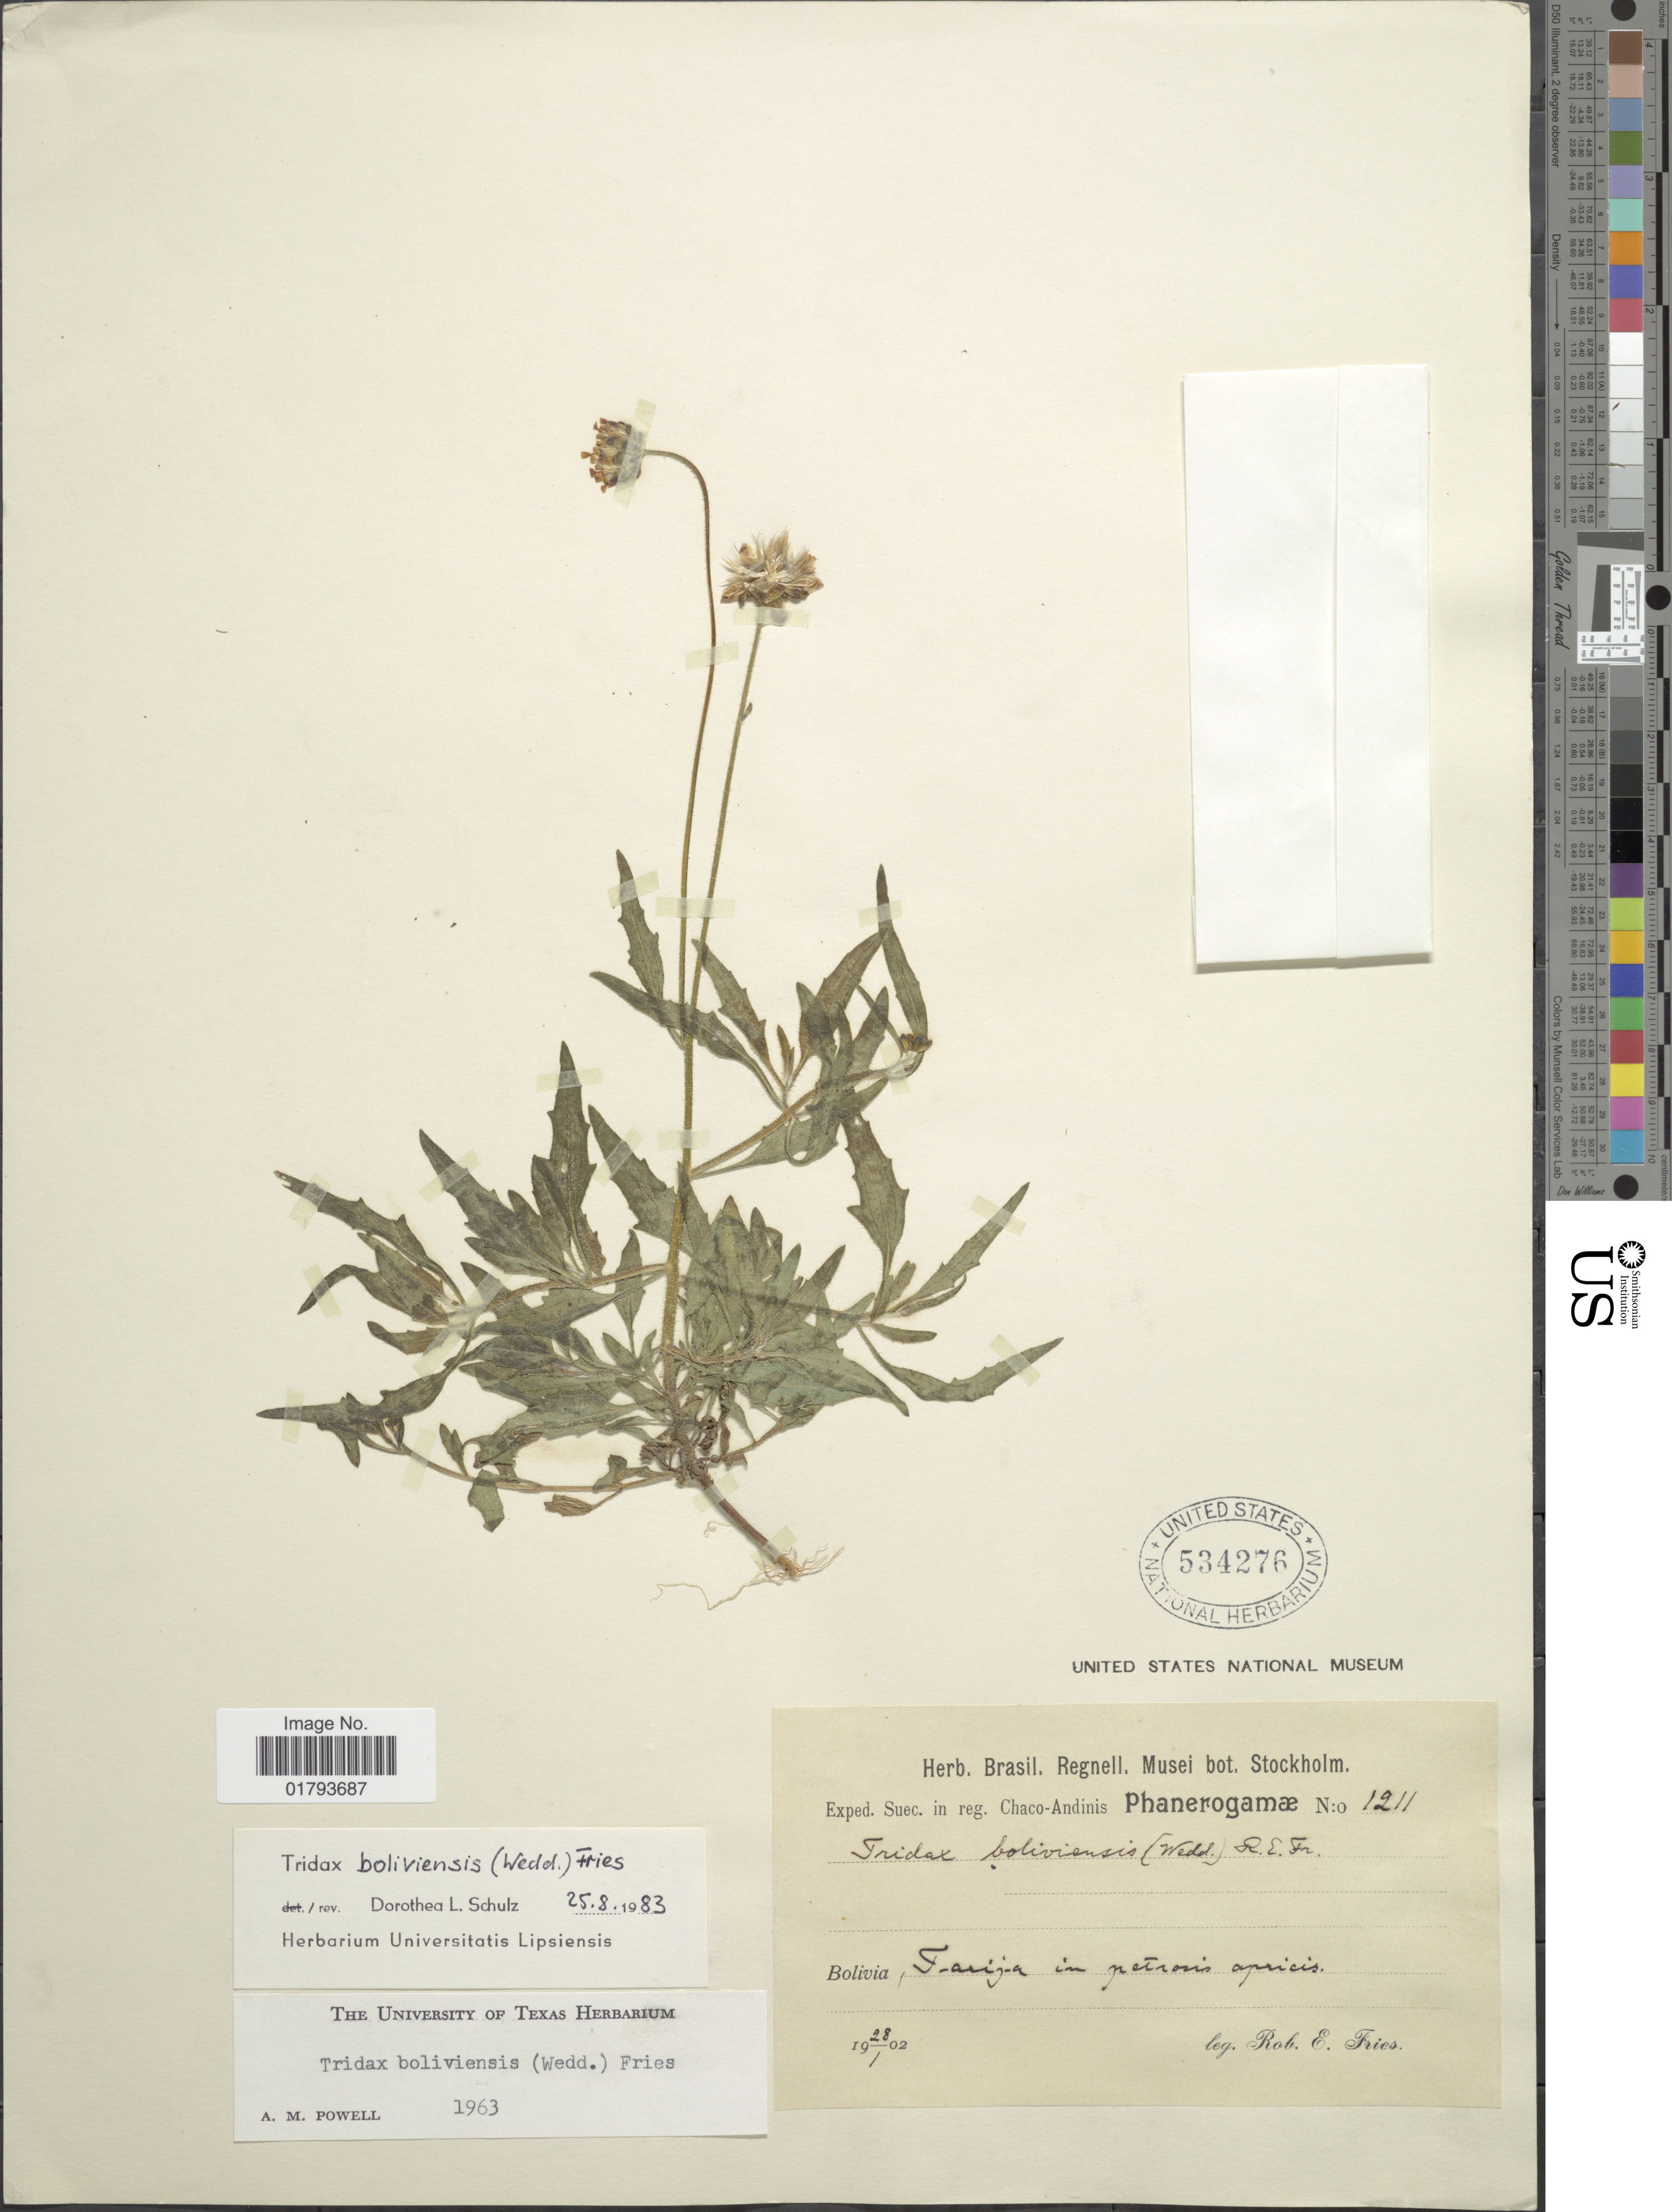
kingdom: Plantae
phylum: Tracheophyta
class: Magnoliopsida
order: Asterales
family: Asteraceae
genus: Tridax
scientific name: Tridax boliviensis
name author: (Wedd.) R.E. Fr.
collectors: R. E. Fries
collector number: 1211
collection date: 1902-01-28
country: Bolivia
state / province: Tarija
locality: In petroris apricis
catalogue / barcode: US 534276